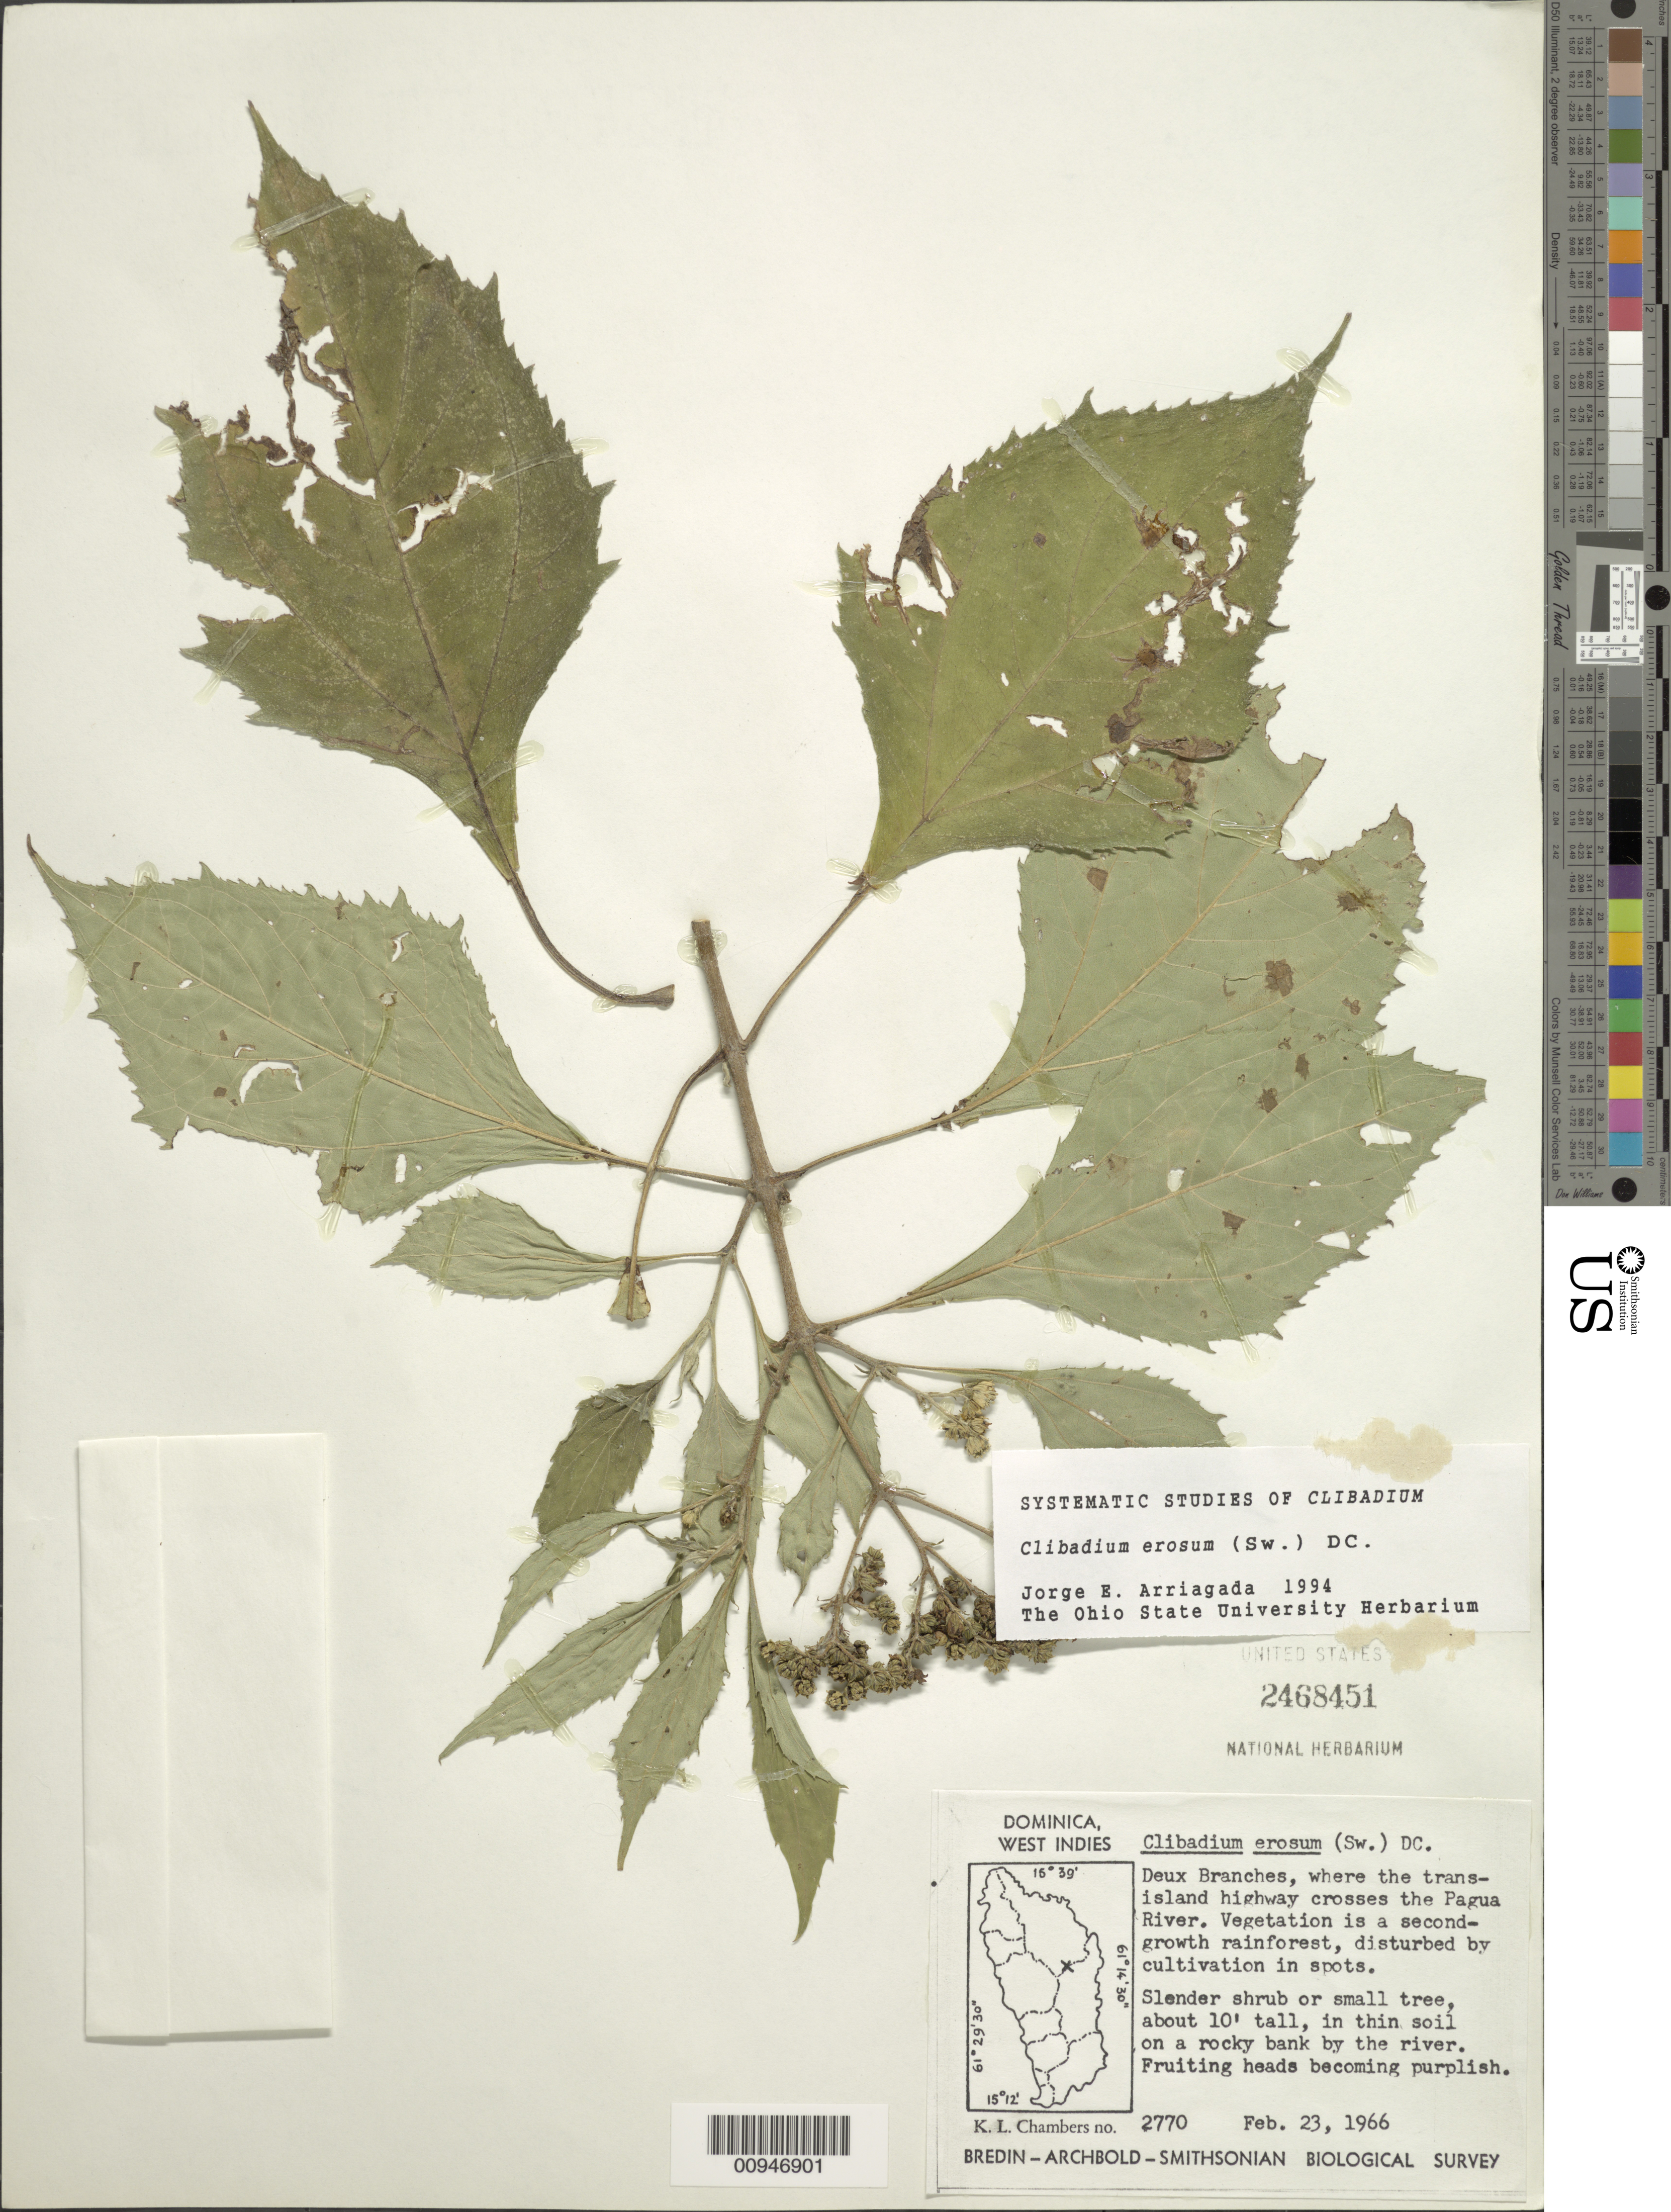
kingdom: Plantae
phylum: Tracheophyta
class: Magnoliopsida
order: Asterales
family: Asteraceae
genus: Clibadium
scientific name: Clibadium erosum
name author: (Sw.) DC.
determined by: Arriagada, J. E.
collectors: K. L. Chambers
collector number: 2770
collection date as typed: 23 Feb 1966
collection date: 1966-02-23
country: Dominica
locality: Deux Branches, where the trans-island highway crosses the Pagua River.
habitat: In thin soil on a rocky bank by the river. Vegetation is a second growth rainforest, disturbed by cultivation in spots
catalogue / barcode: US 2468451